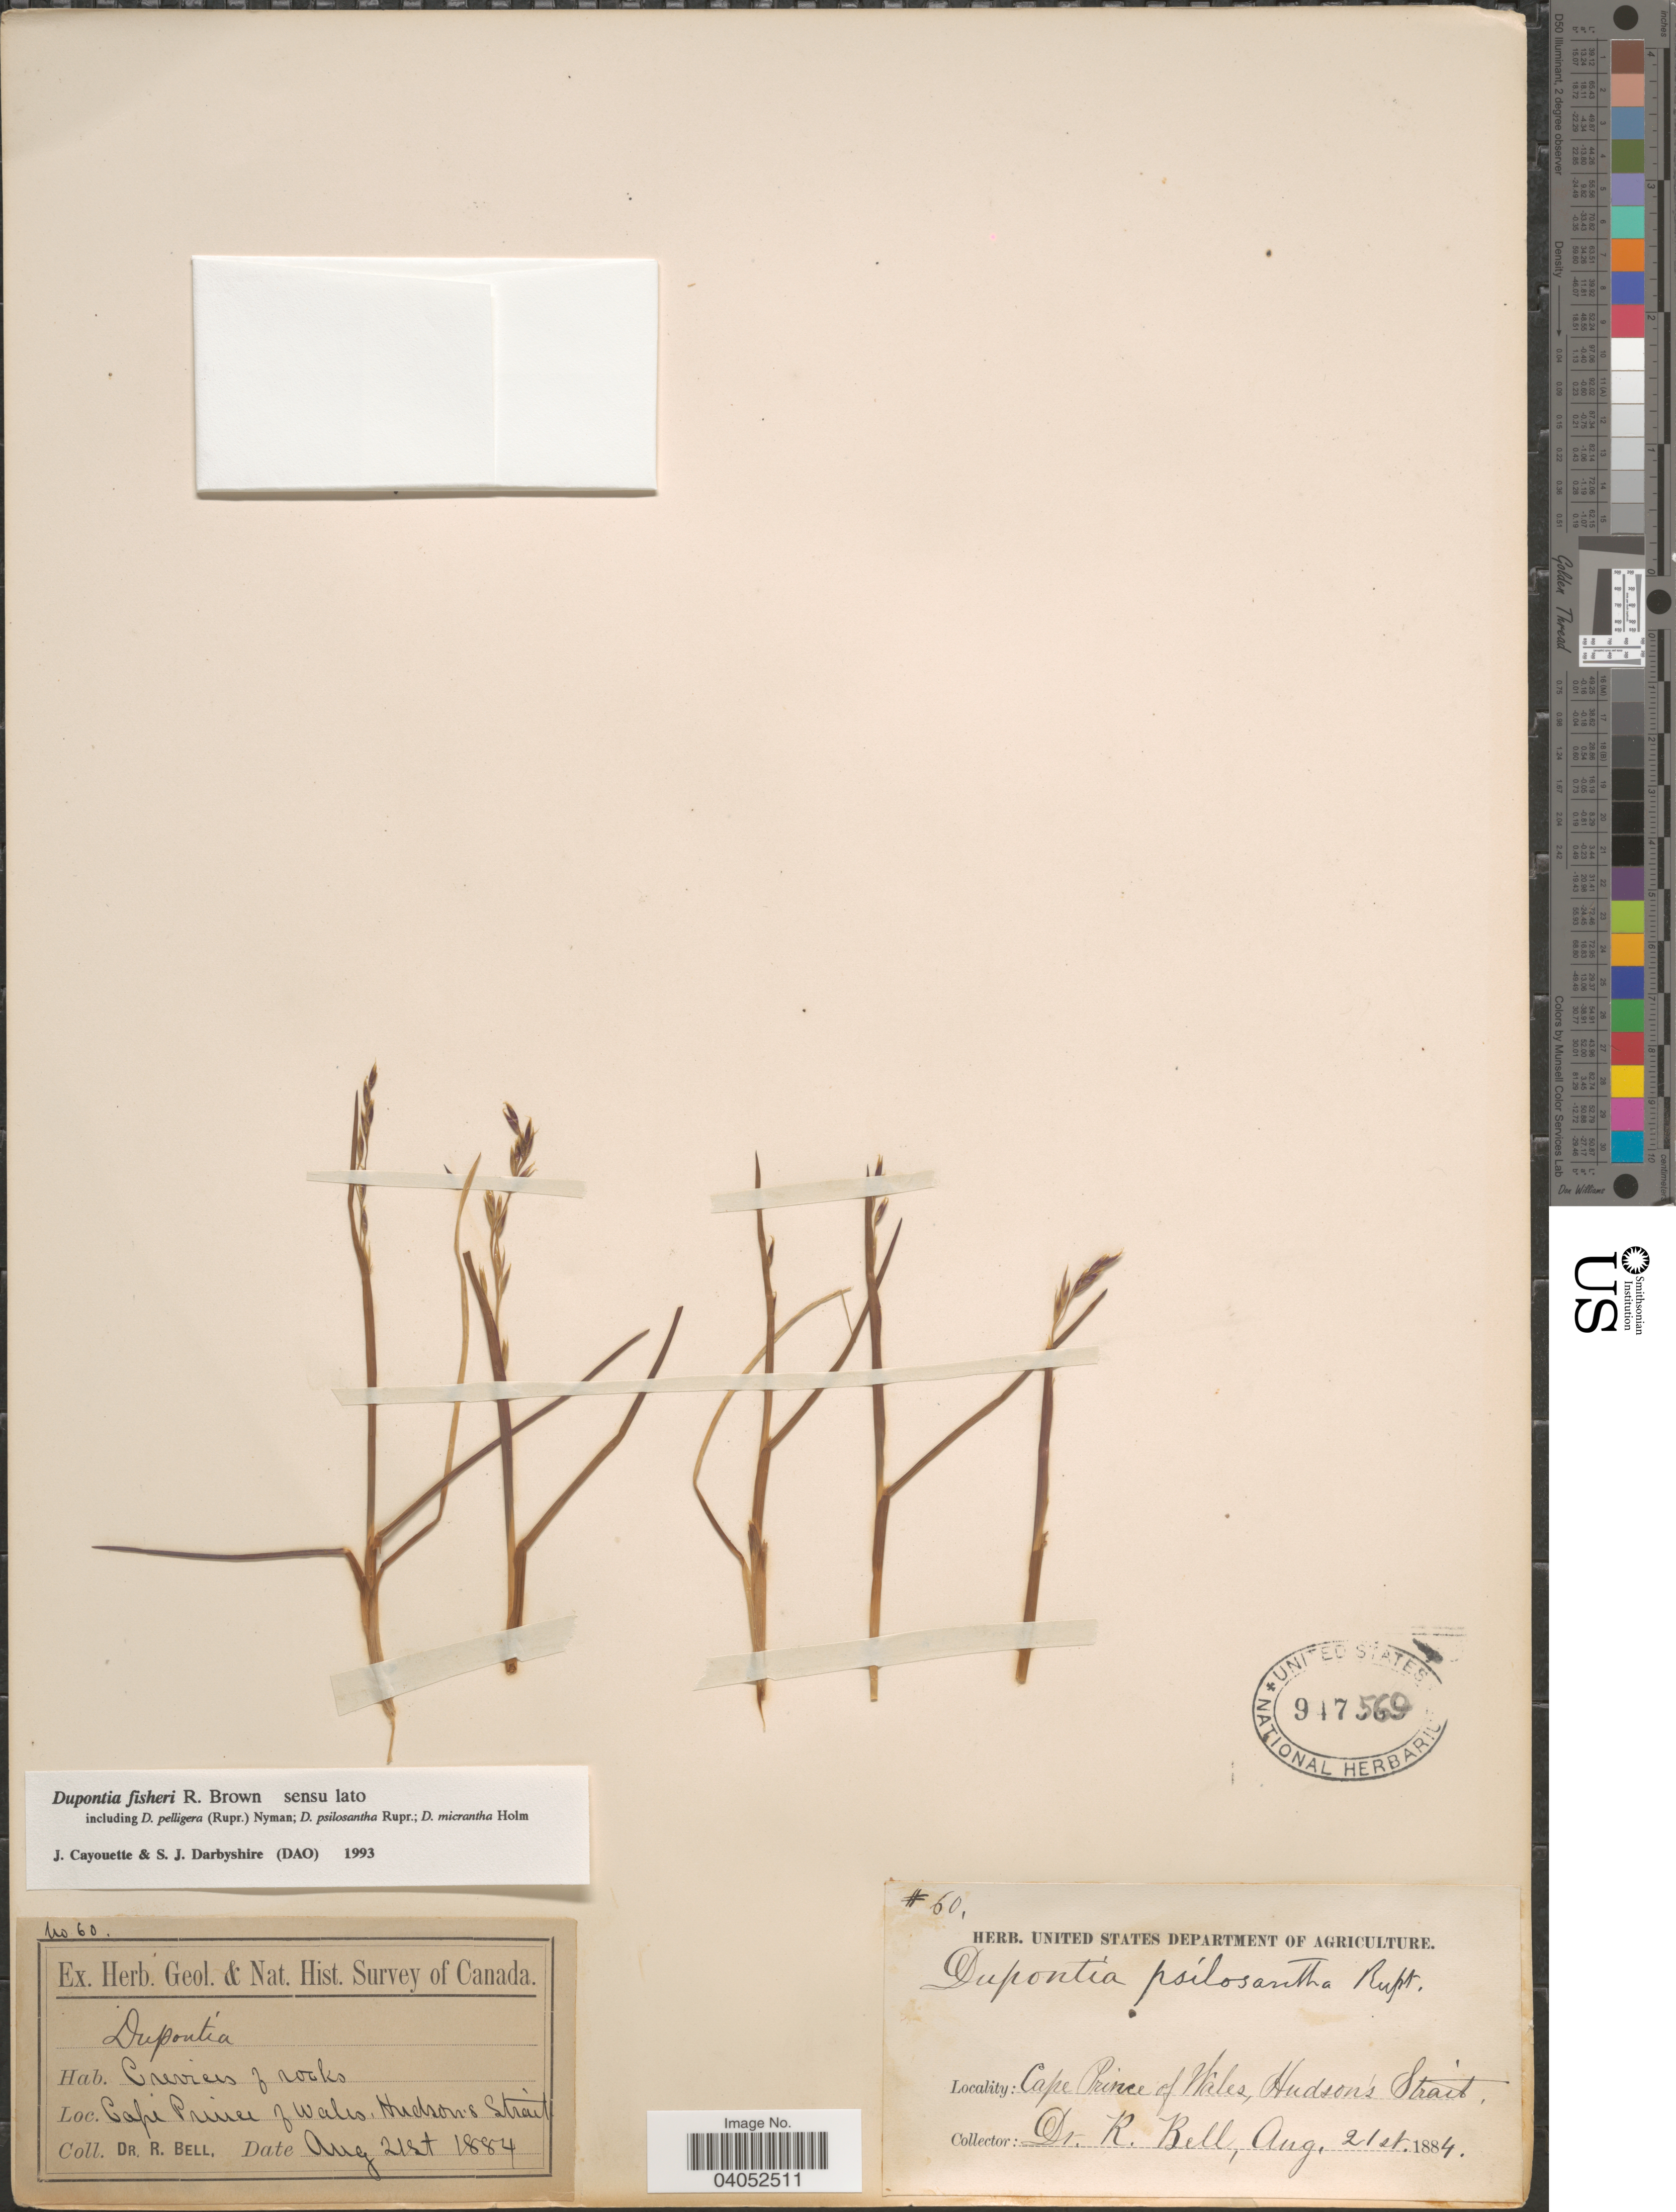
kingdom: Plantae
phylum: Tracheophyta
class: Liliopsida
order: Poales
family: Poaceae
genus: Dupontia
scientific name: Dupontia micrantha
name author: Holm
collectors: C. R. Bell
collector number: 60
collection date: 1884-08-21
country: Canada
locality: Cape Prince of Wales, Hudson's Strait.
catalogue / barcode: US 947569